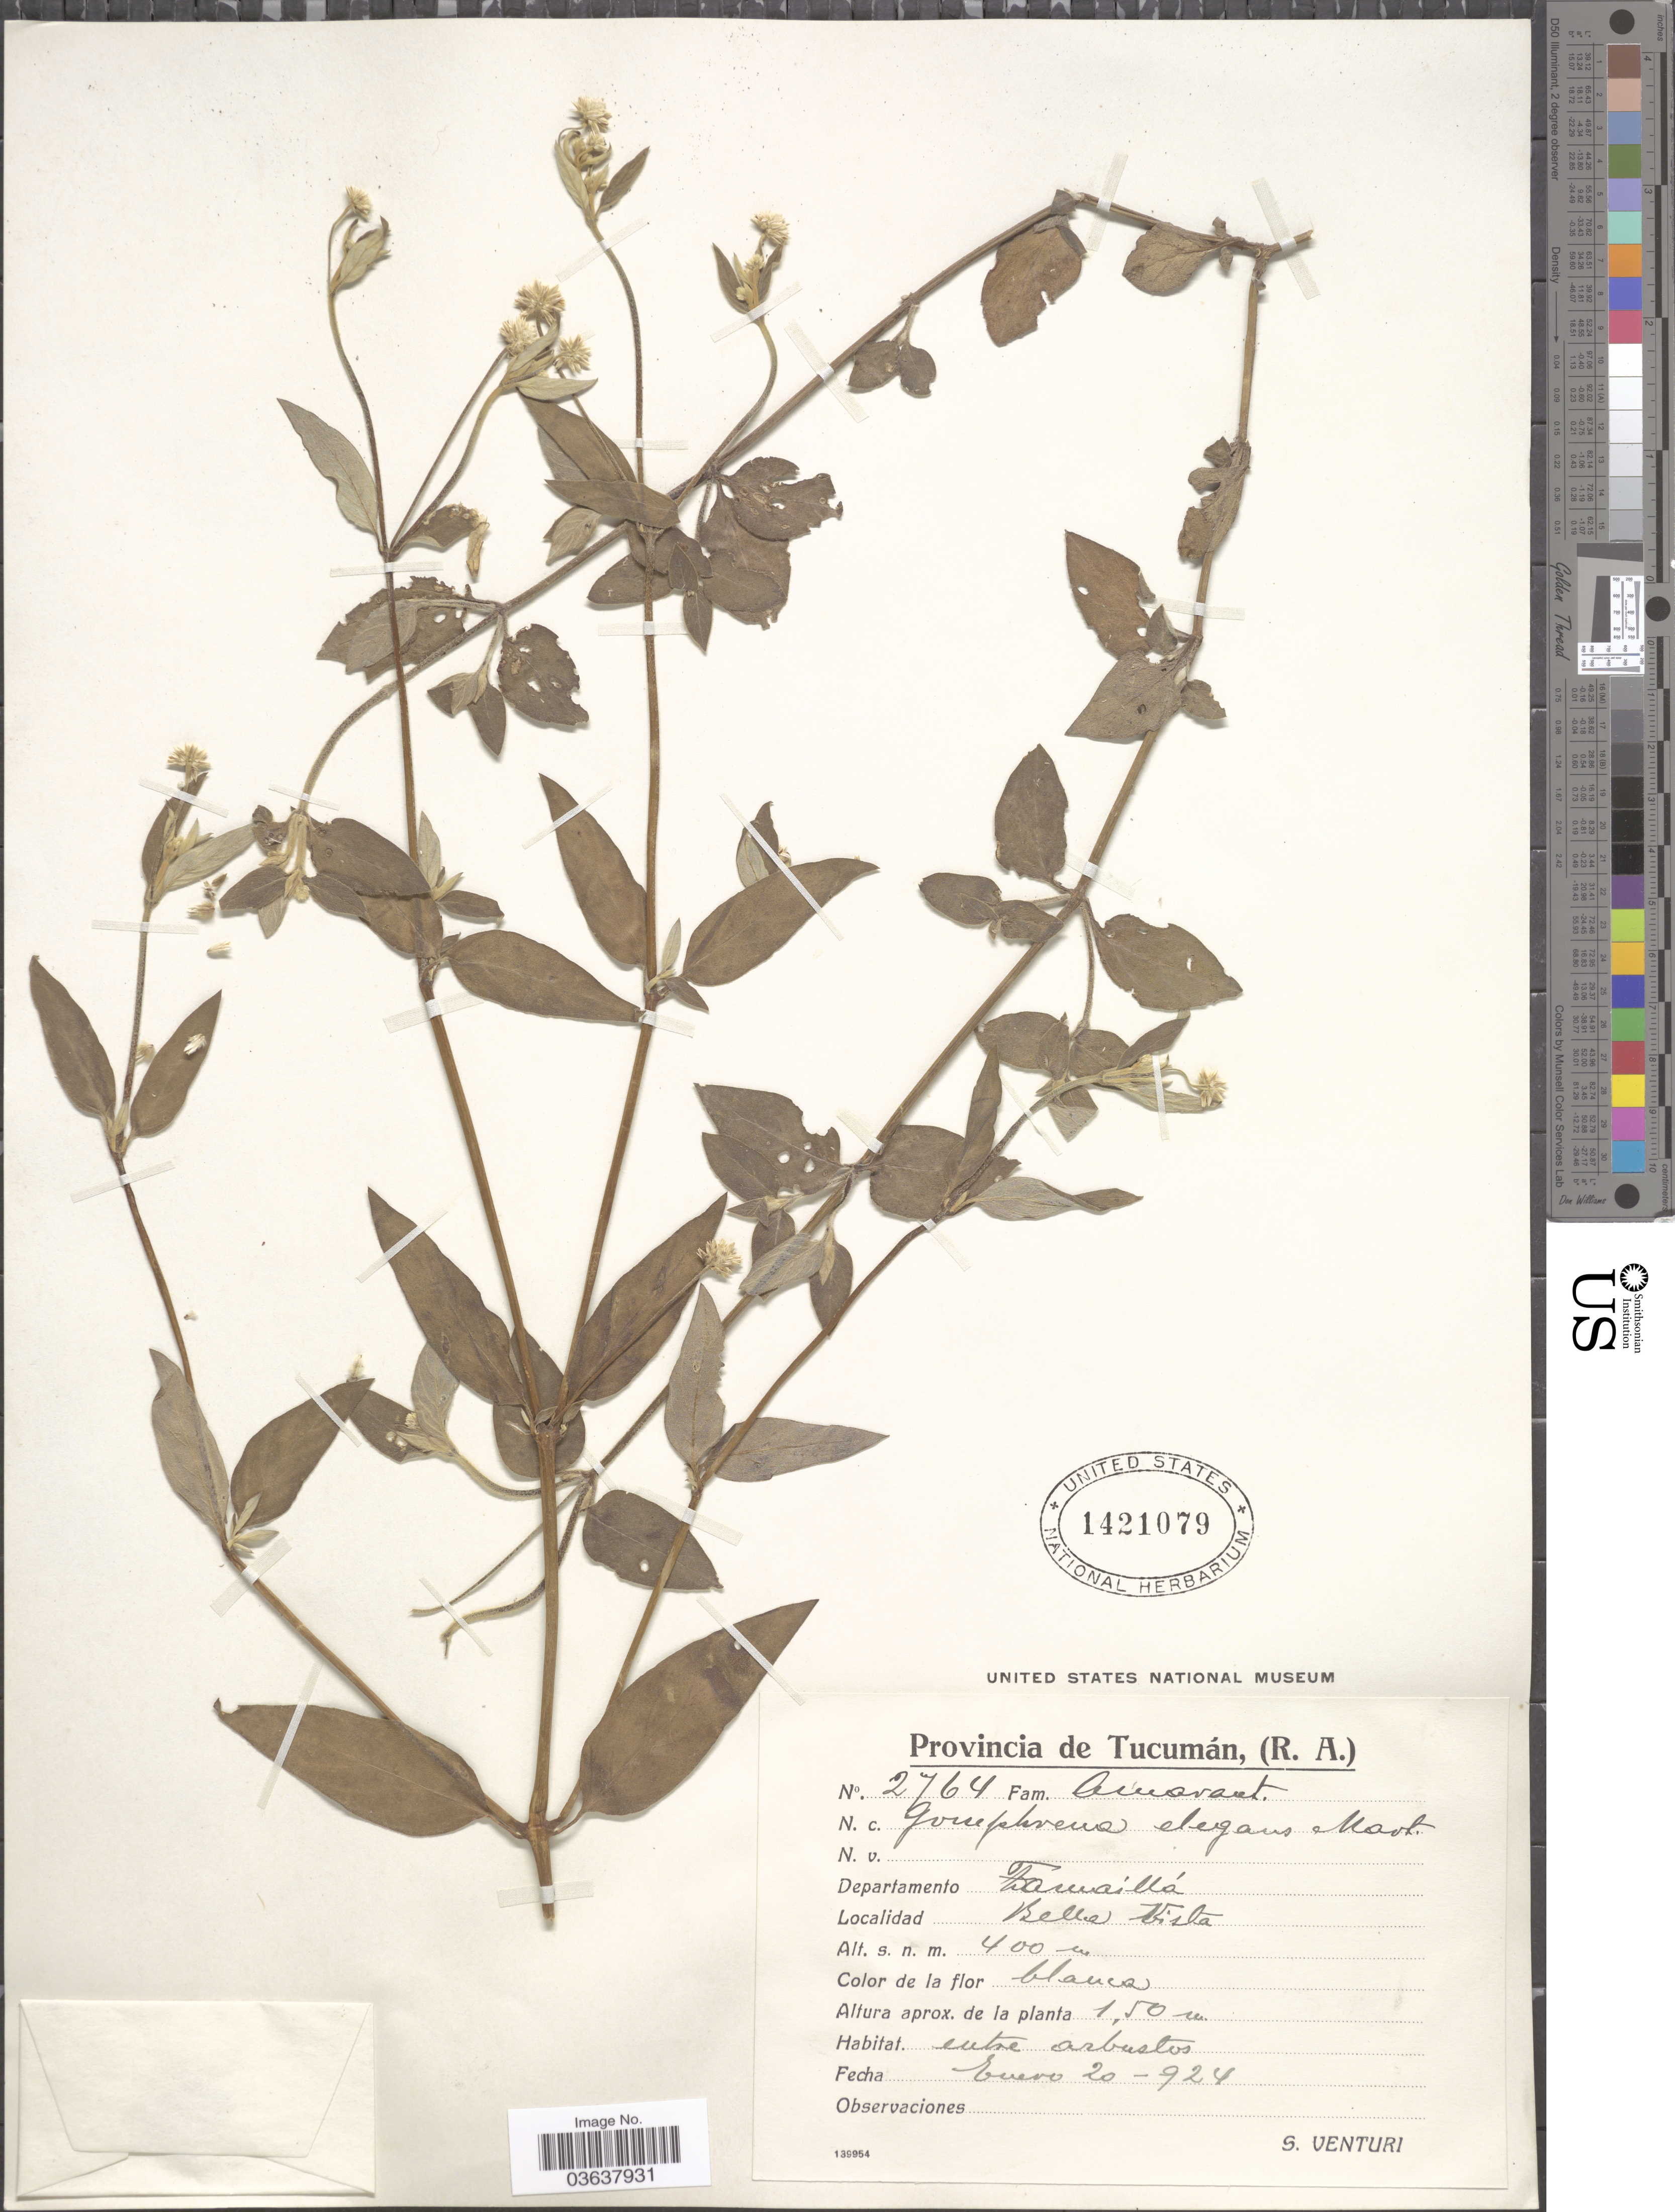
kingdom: Plantae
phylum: Tracheophyta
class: Magnoliopsida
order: Caryophyllales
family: Amaranthaceae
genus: Gomphrena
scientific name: Gomphrena elegans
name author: Mart.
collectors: S. Venturi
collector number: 2764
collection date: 1924-01-20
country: Argentina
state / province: Tucuman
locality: Departamento Famaillá. Bella Vista.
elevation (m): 400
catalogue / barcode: US 1421079